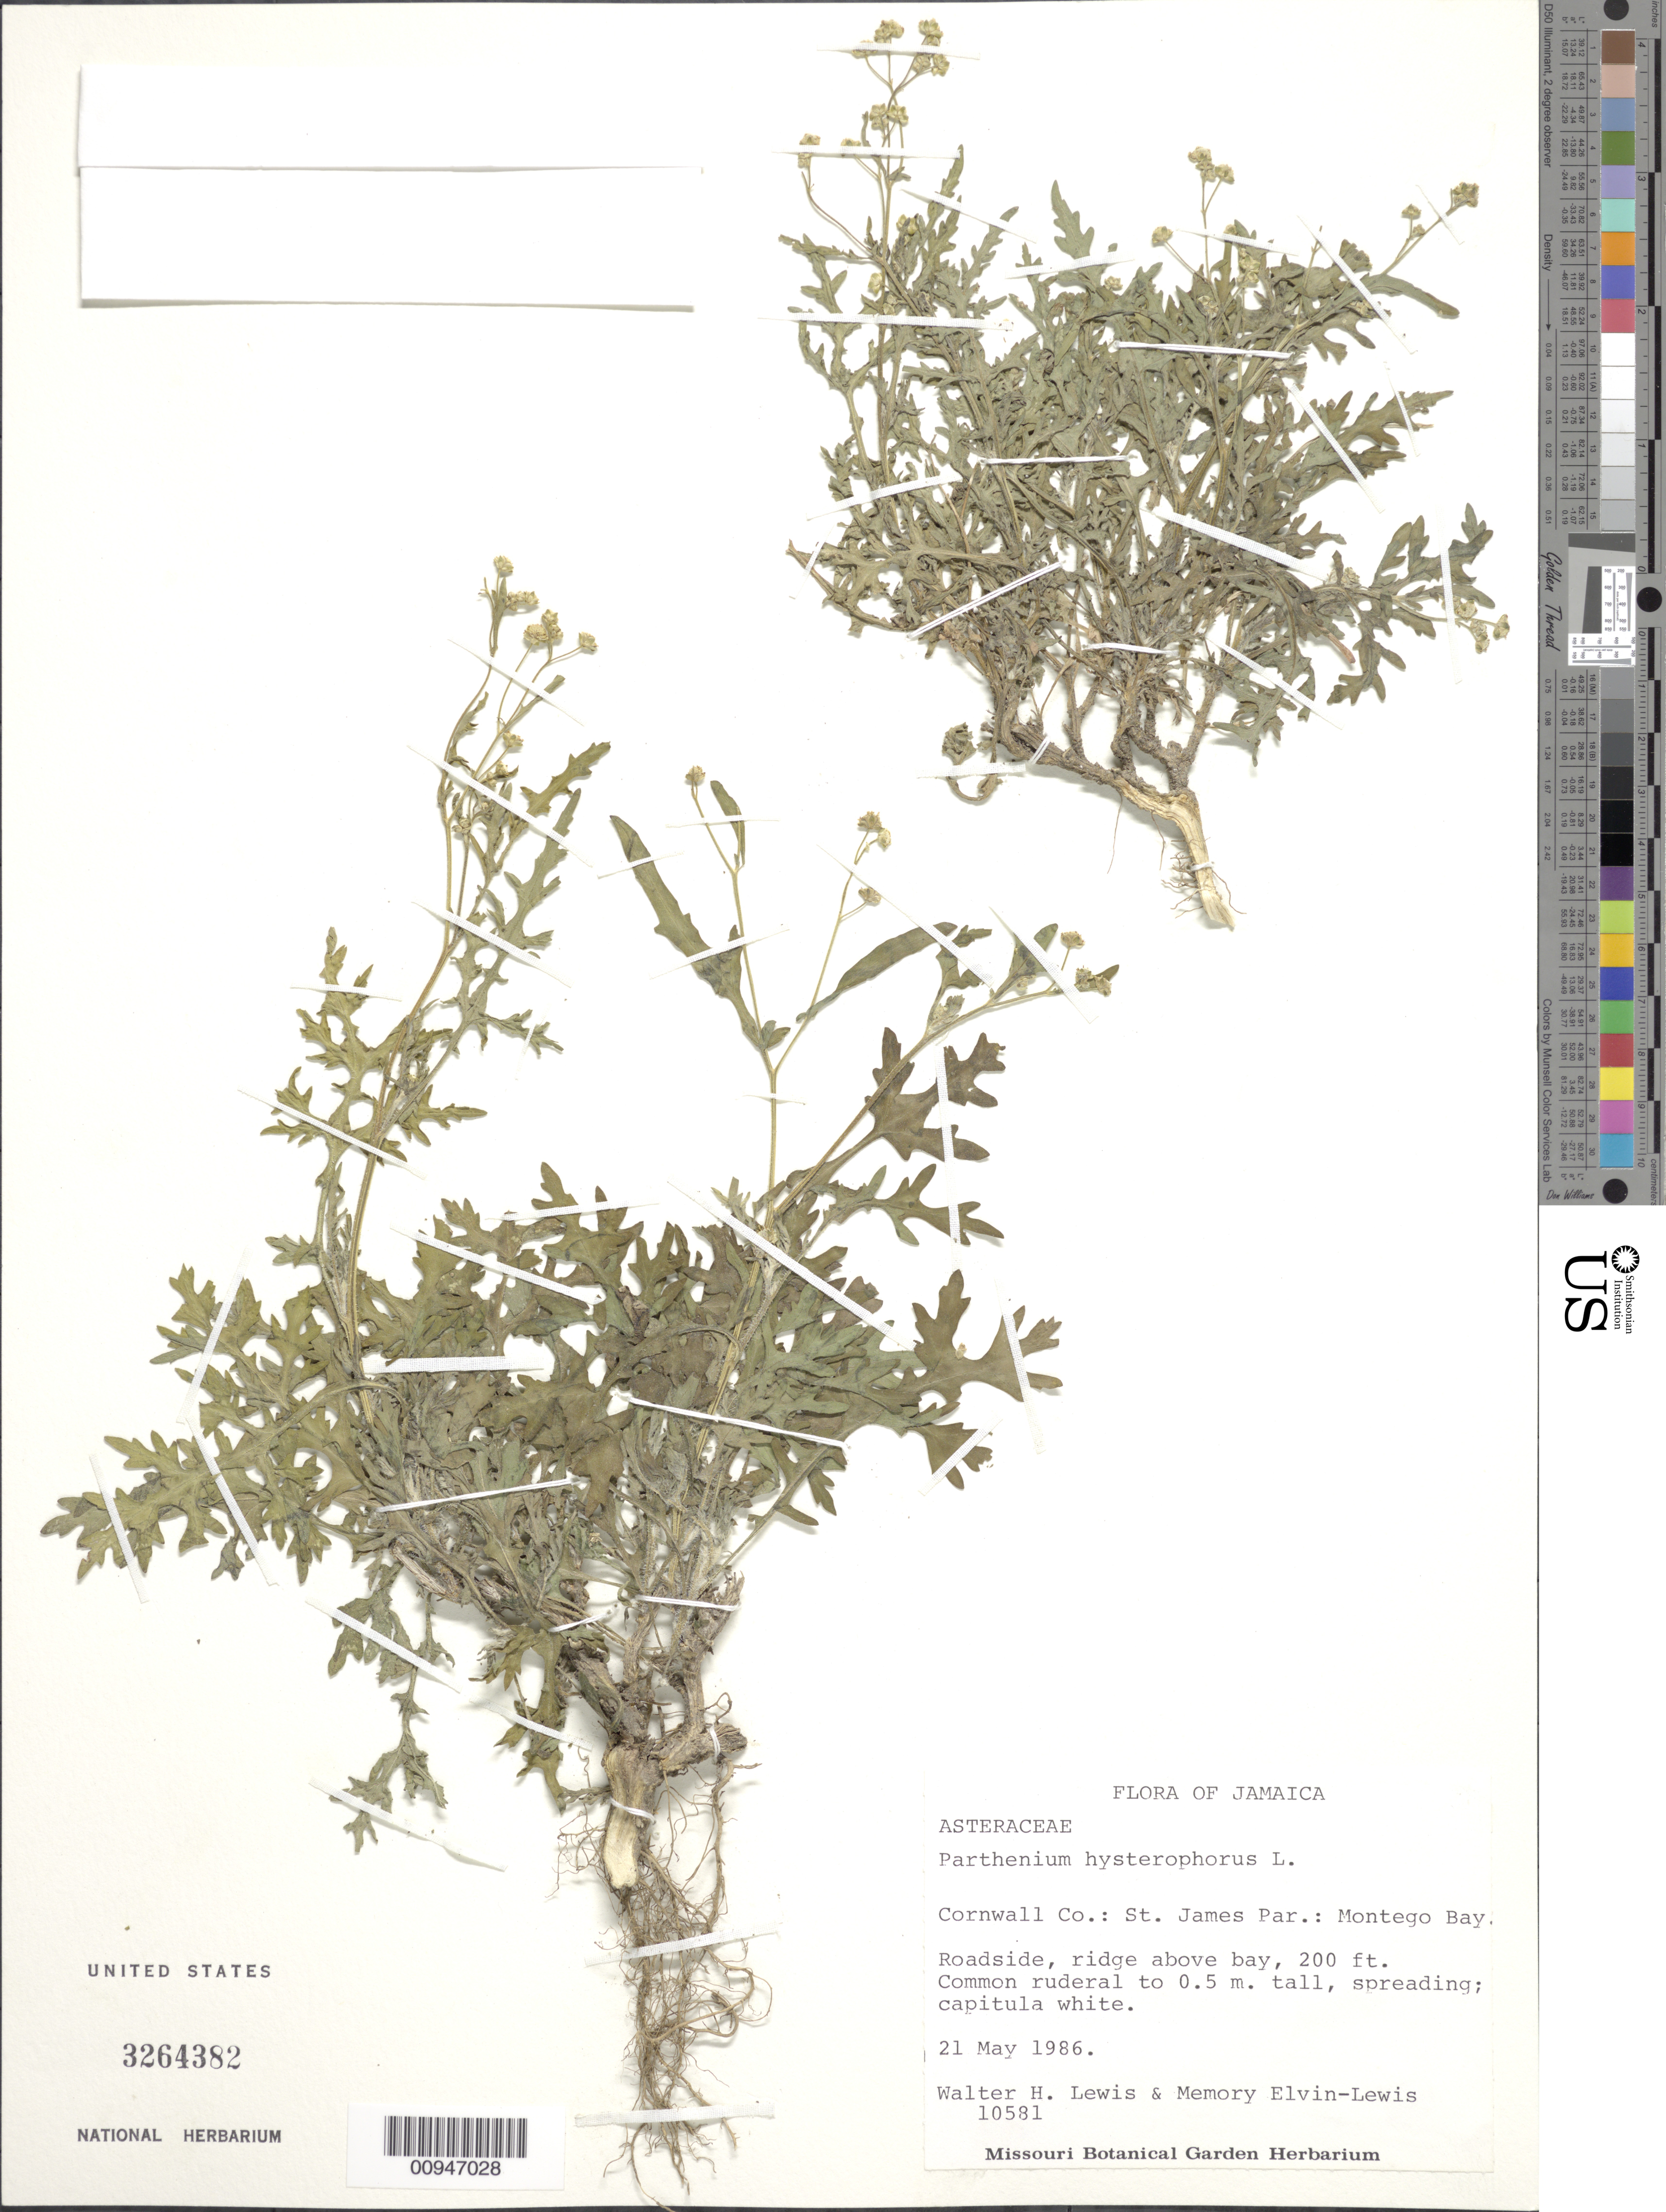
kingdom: Plantae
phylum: Tracheophyta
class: Magnoliopsida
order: Asterales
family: Asteraceae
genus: Parthenium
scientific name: Parthenium hysterophorus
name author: L.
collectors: W. H. Lewis & M. E. Lewis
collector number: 10581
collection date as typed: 21 May 1986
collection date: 1986-05-21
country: Jamaica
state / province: Saint James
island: Jamaica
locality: Cornwall Co., Montego Bay, ridge above bay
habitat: Roadside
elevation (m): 61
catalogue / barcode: US 3264382